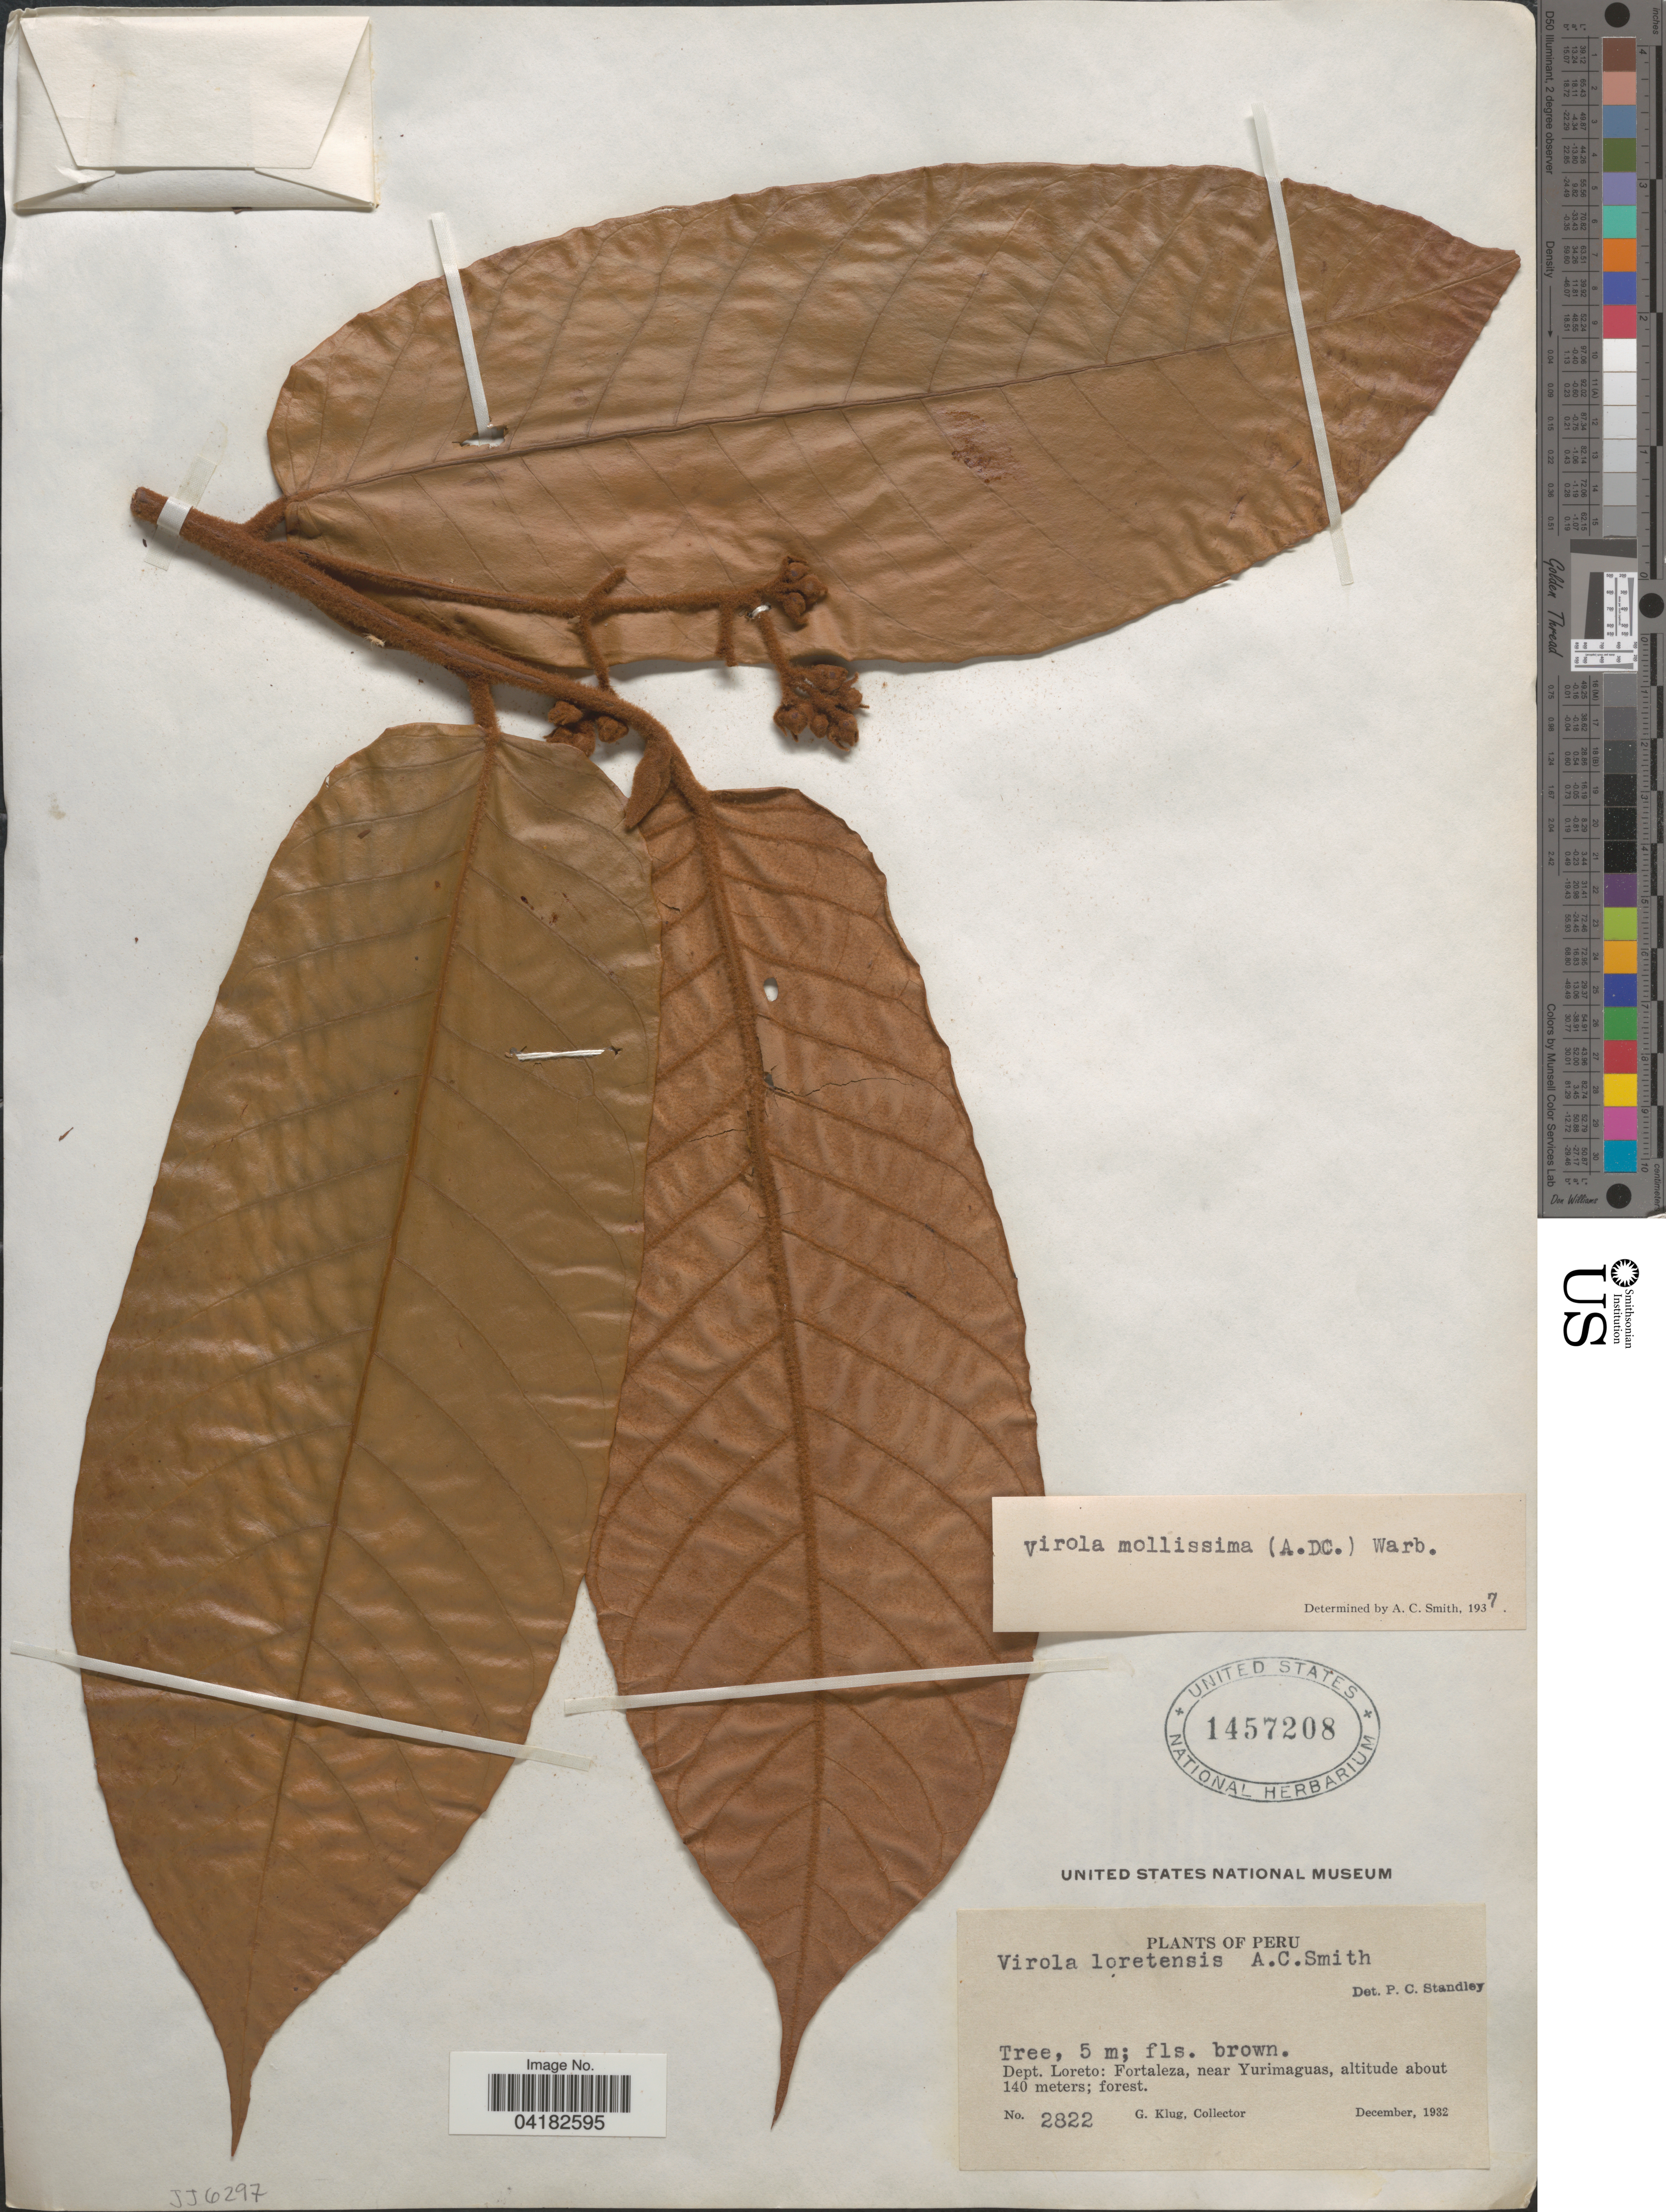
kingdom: Plantae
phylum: Tracheophyta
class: Magnoliopsida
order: Magnoliales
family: Myristicaceae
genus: Virola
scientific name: Virola mollissima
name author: Warb.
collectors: G. Klug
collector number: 2822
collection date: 1932-12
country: Peru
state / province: Loreto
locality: Dept. Loreto: Fortaleza, near Yurimaguas.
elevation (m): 140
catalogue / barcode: US 1457208